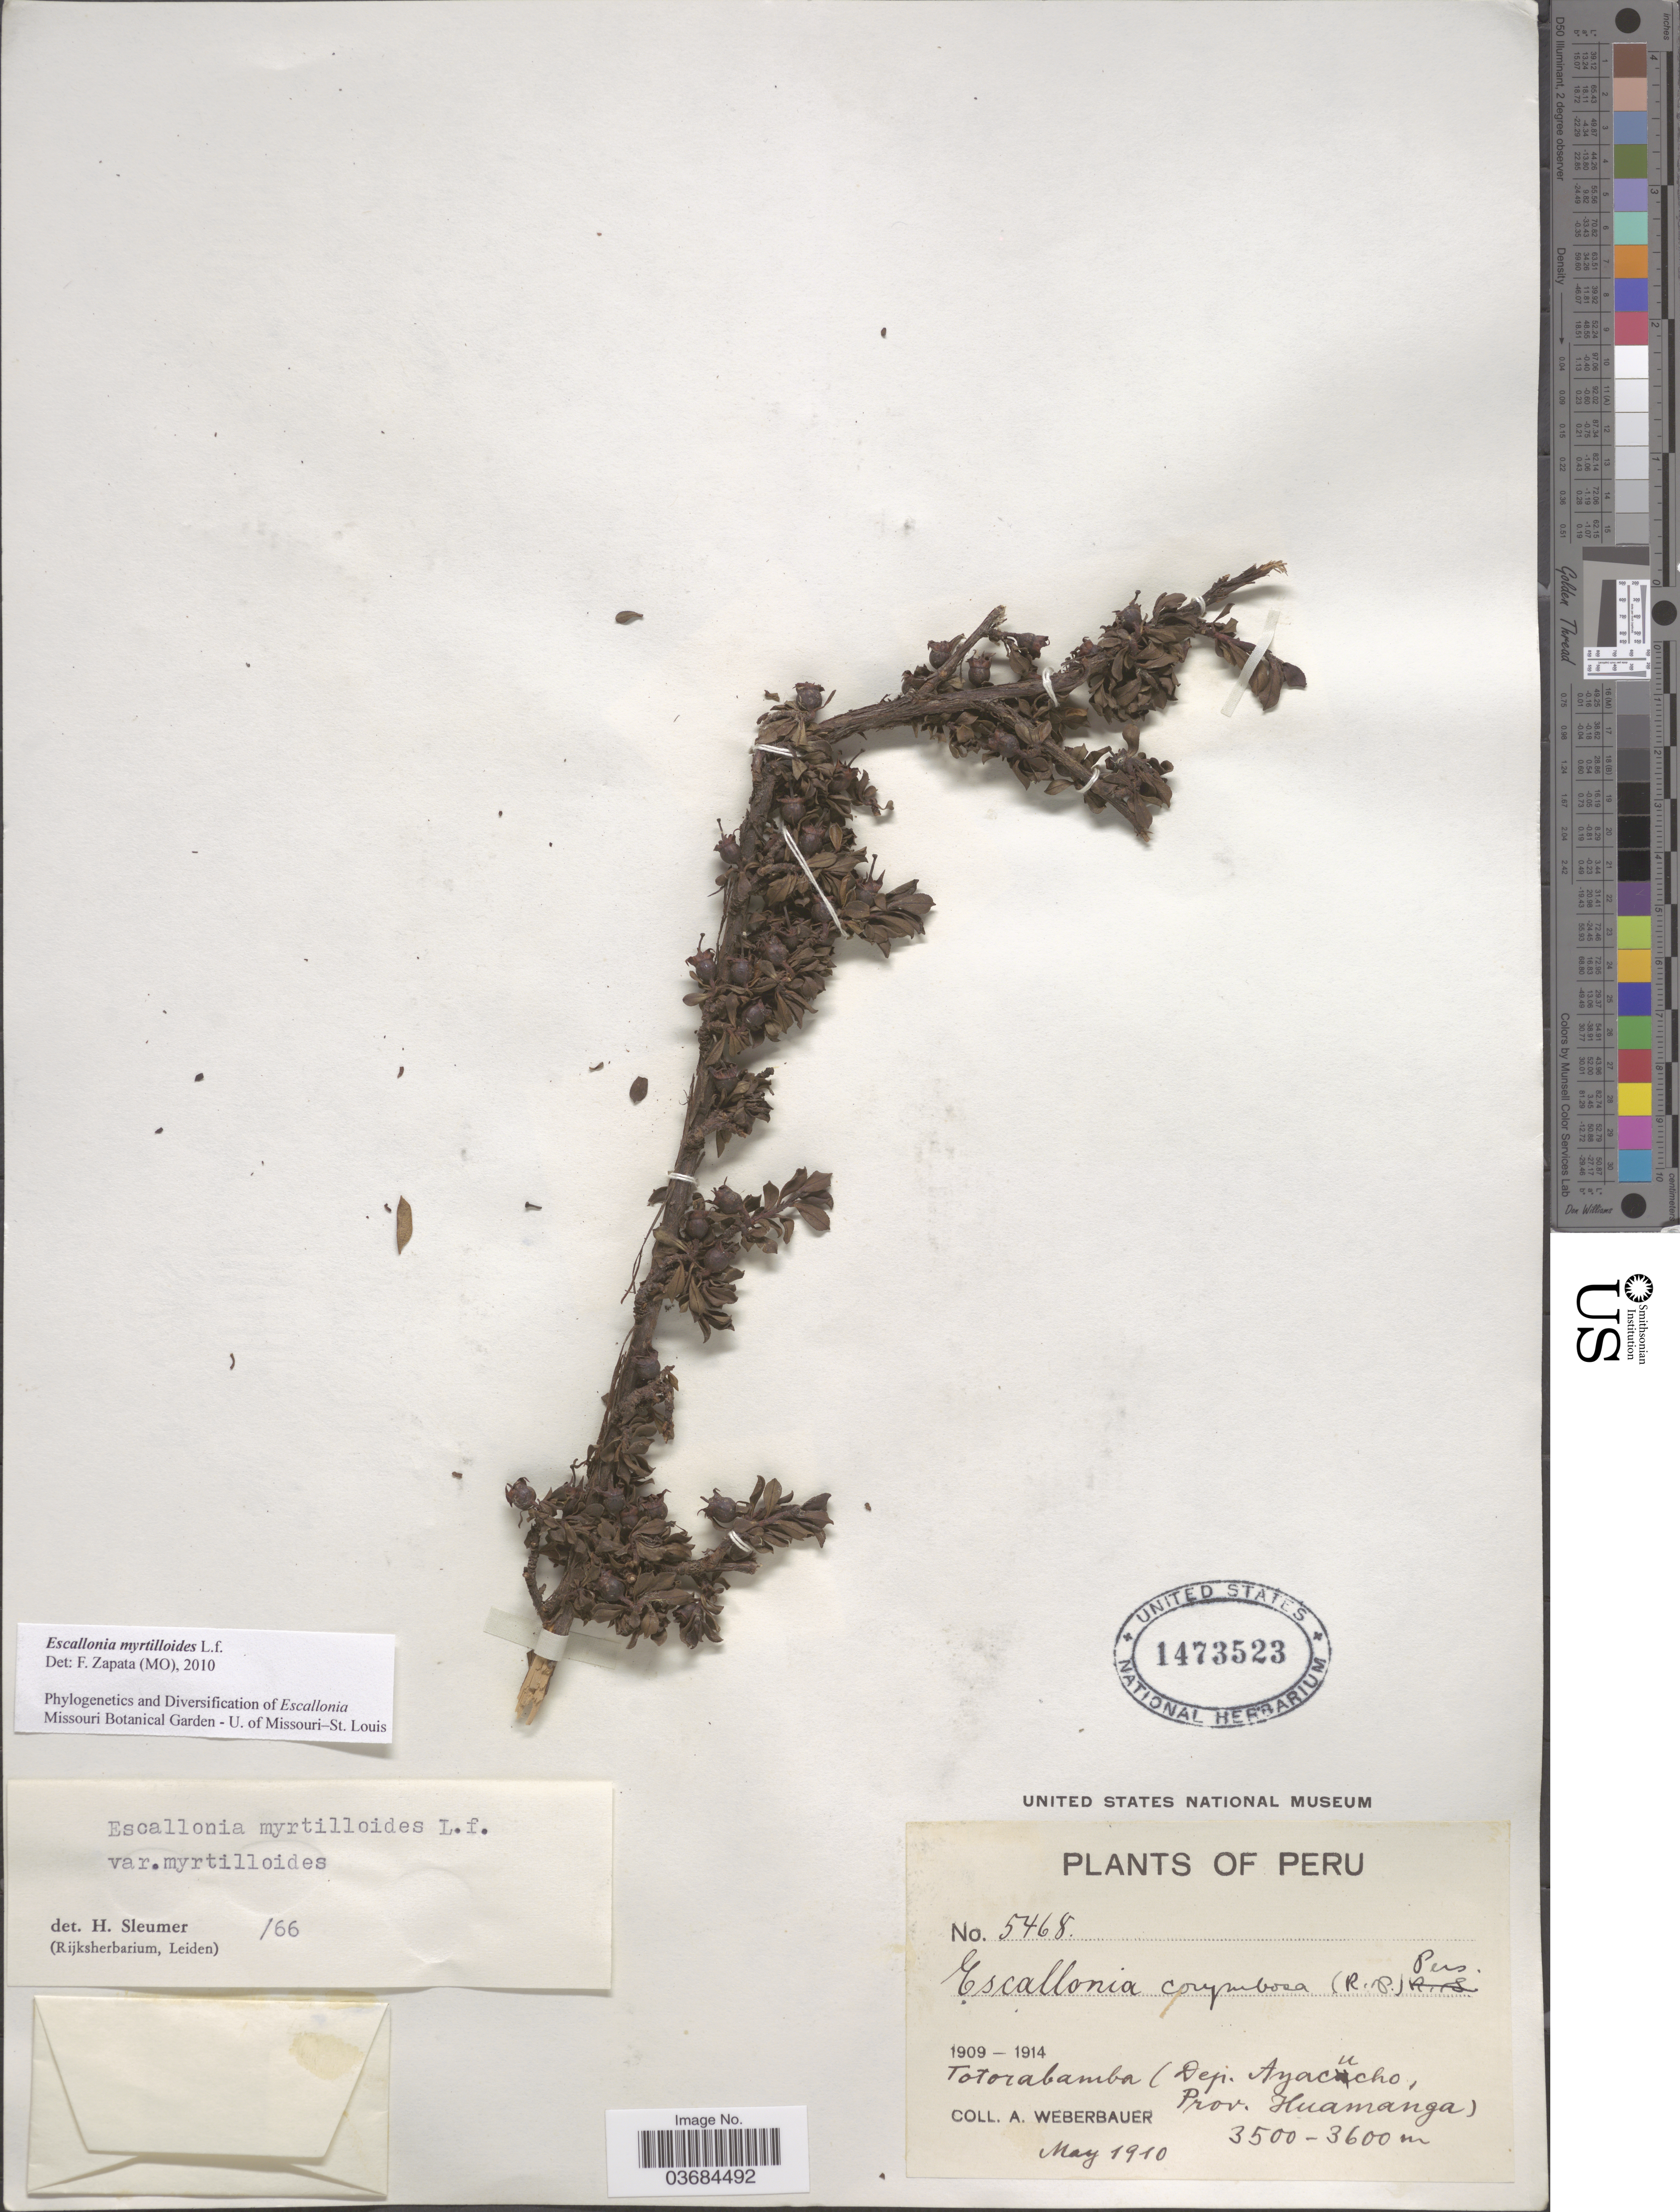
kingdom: Plantae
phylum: Tracheophyta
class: Magnoliopsida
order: Escalloniales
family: Escalloniaceae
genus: Escallonia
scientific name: Escallonia myrtilloides var. myrtilloides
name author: L. f.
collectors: A. Weberbauer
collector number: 5468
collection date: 1910-05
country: Peru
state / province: Ayacucho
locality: Totorabamba (Dep. Ayacucho, Prov. Huamanga).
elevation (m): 3500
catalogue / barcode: US 1473523